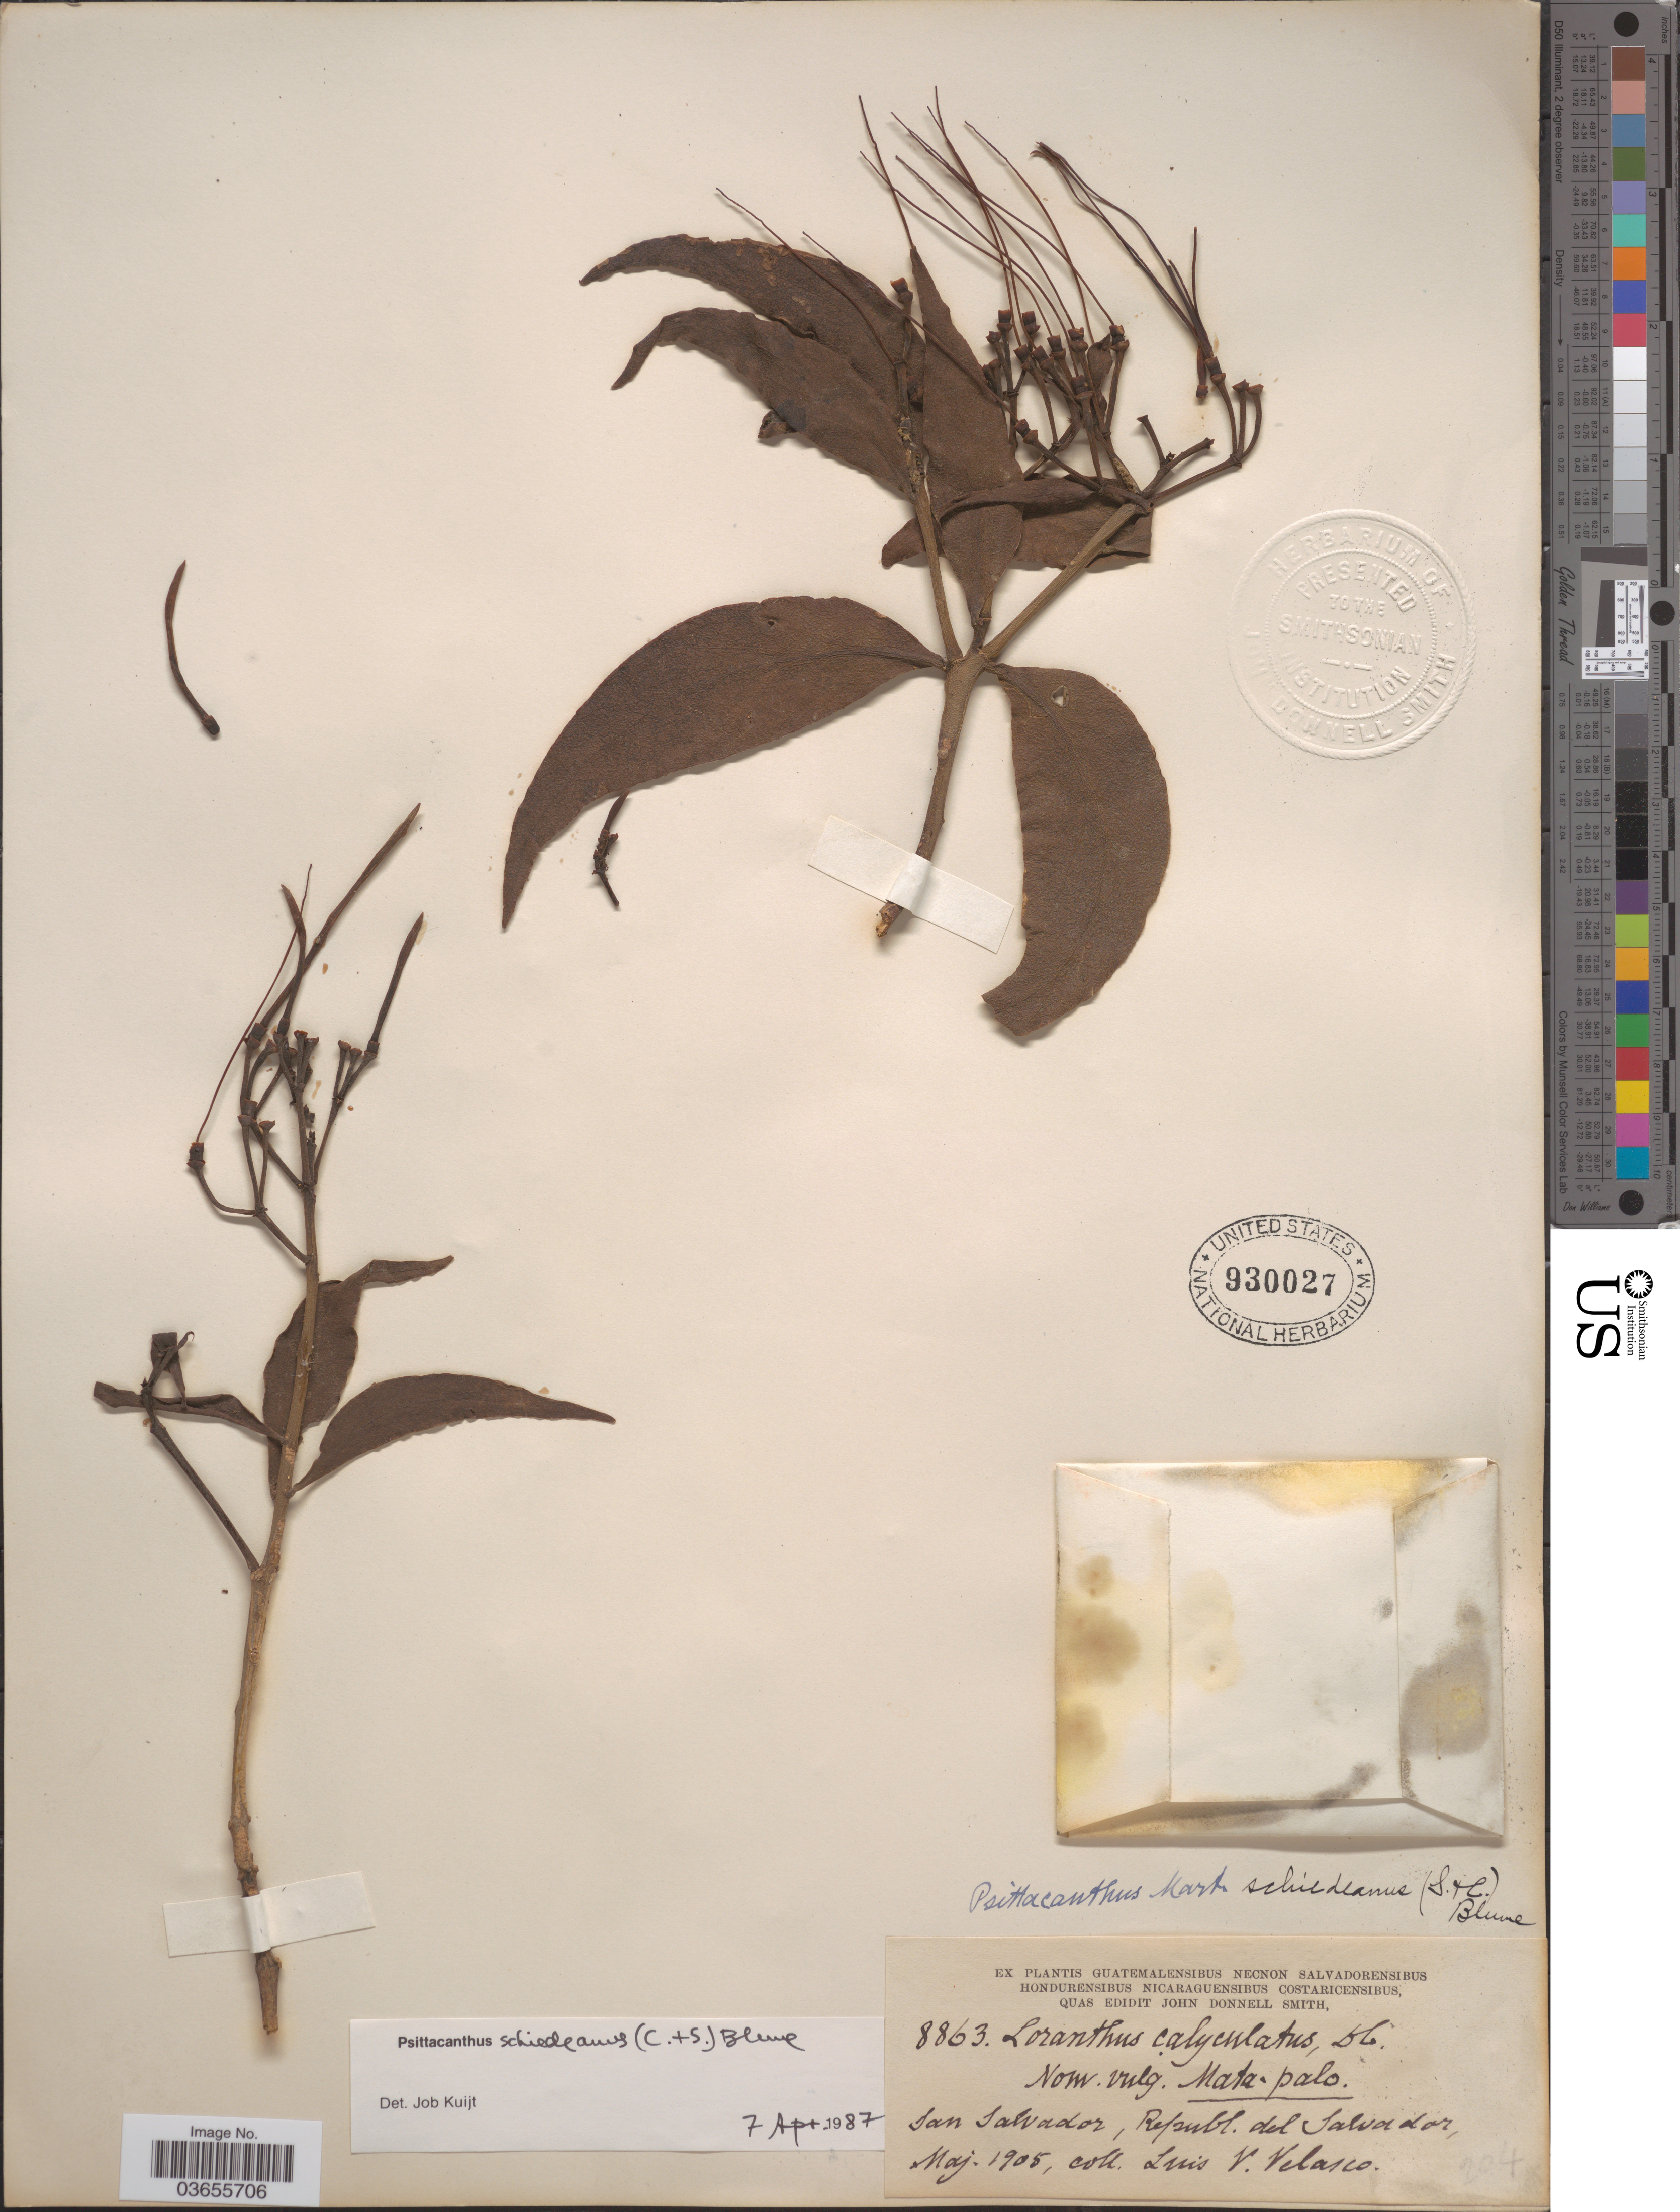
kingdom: Plantae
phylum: Tracheophyta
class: Magnoliopsida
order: Santalales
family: Loranthaceae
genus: Psittacanthus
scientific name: Psittacanthus schiedeanus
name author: (Schltdl. & Cham.) Blume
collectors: L. Velasco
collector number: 8863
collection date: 1905-05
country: El Salvador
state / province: San Salvador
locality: Republ. del Salvador.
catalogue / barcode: US 930027